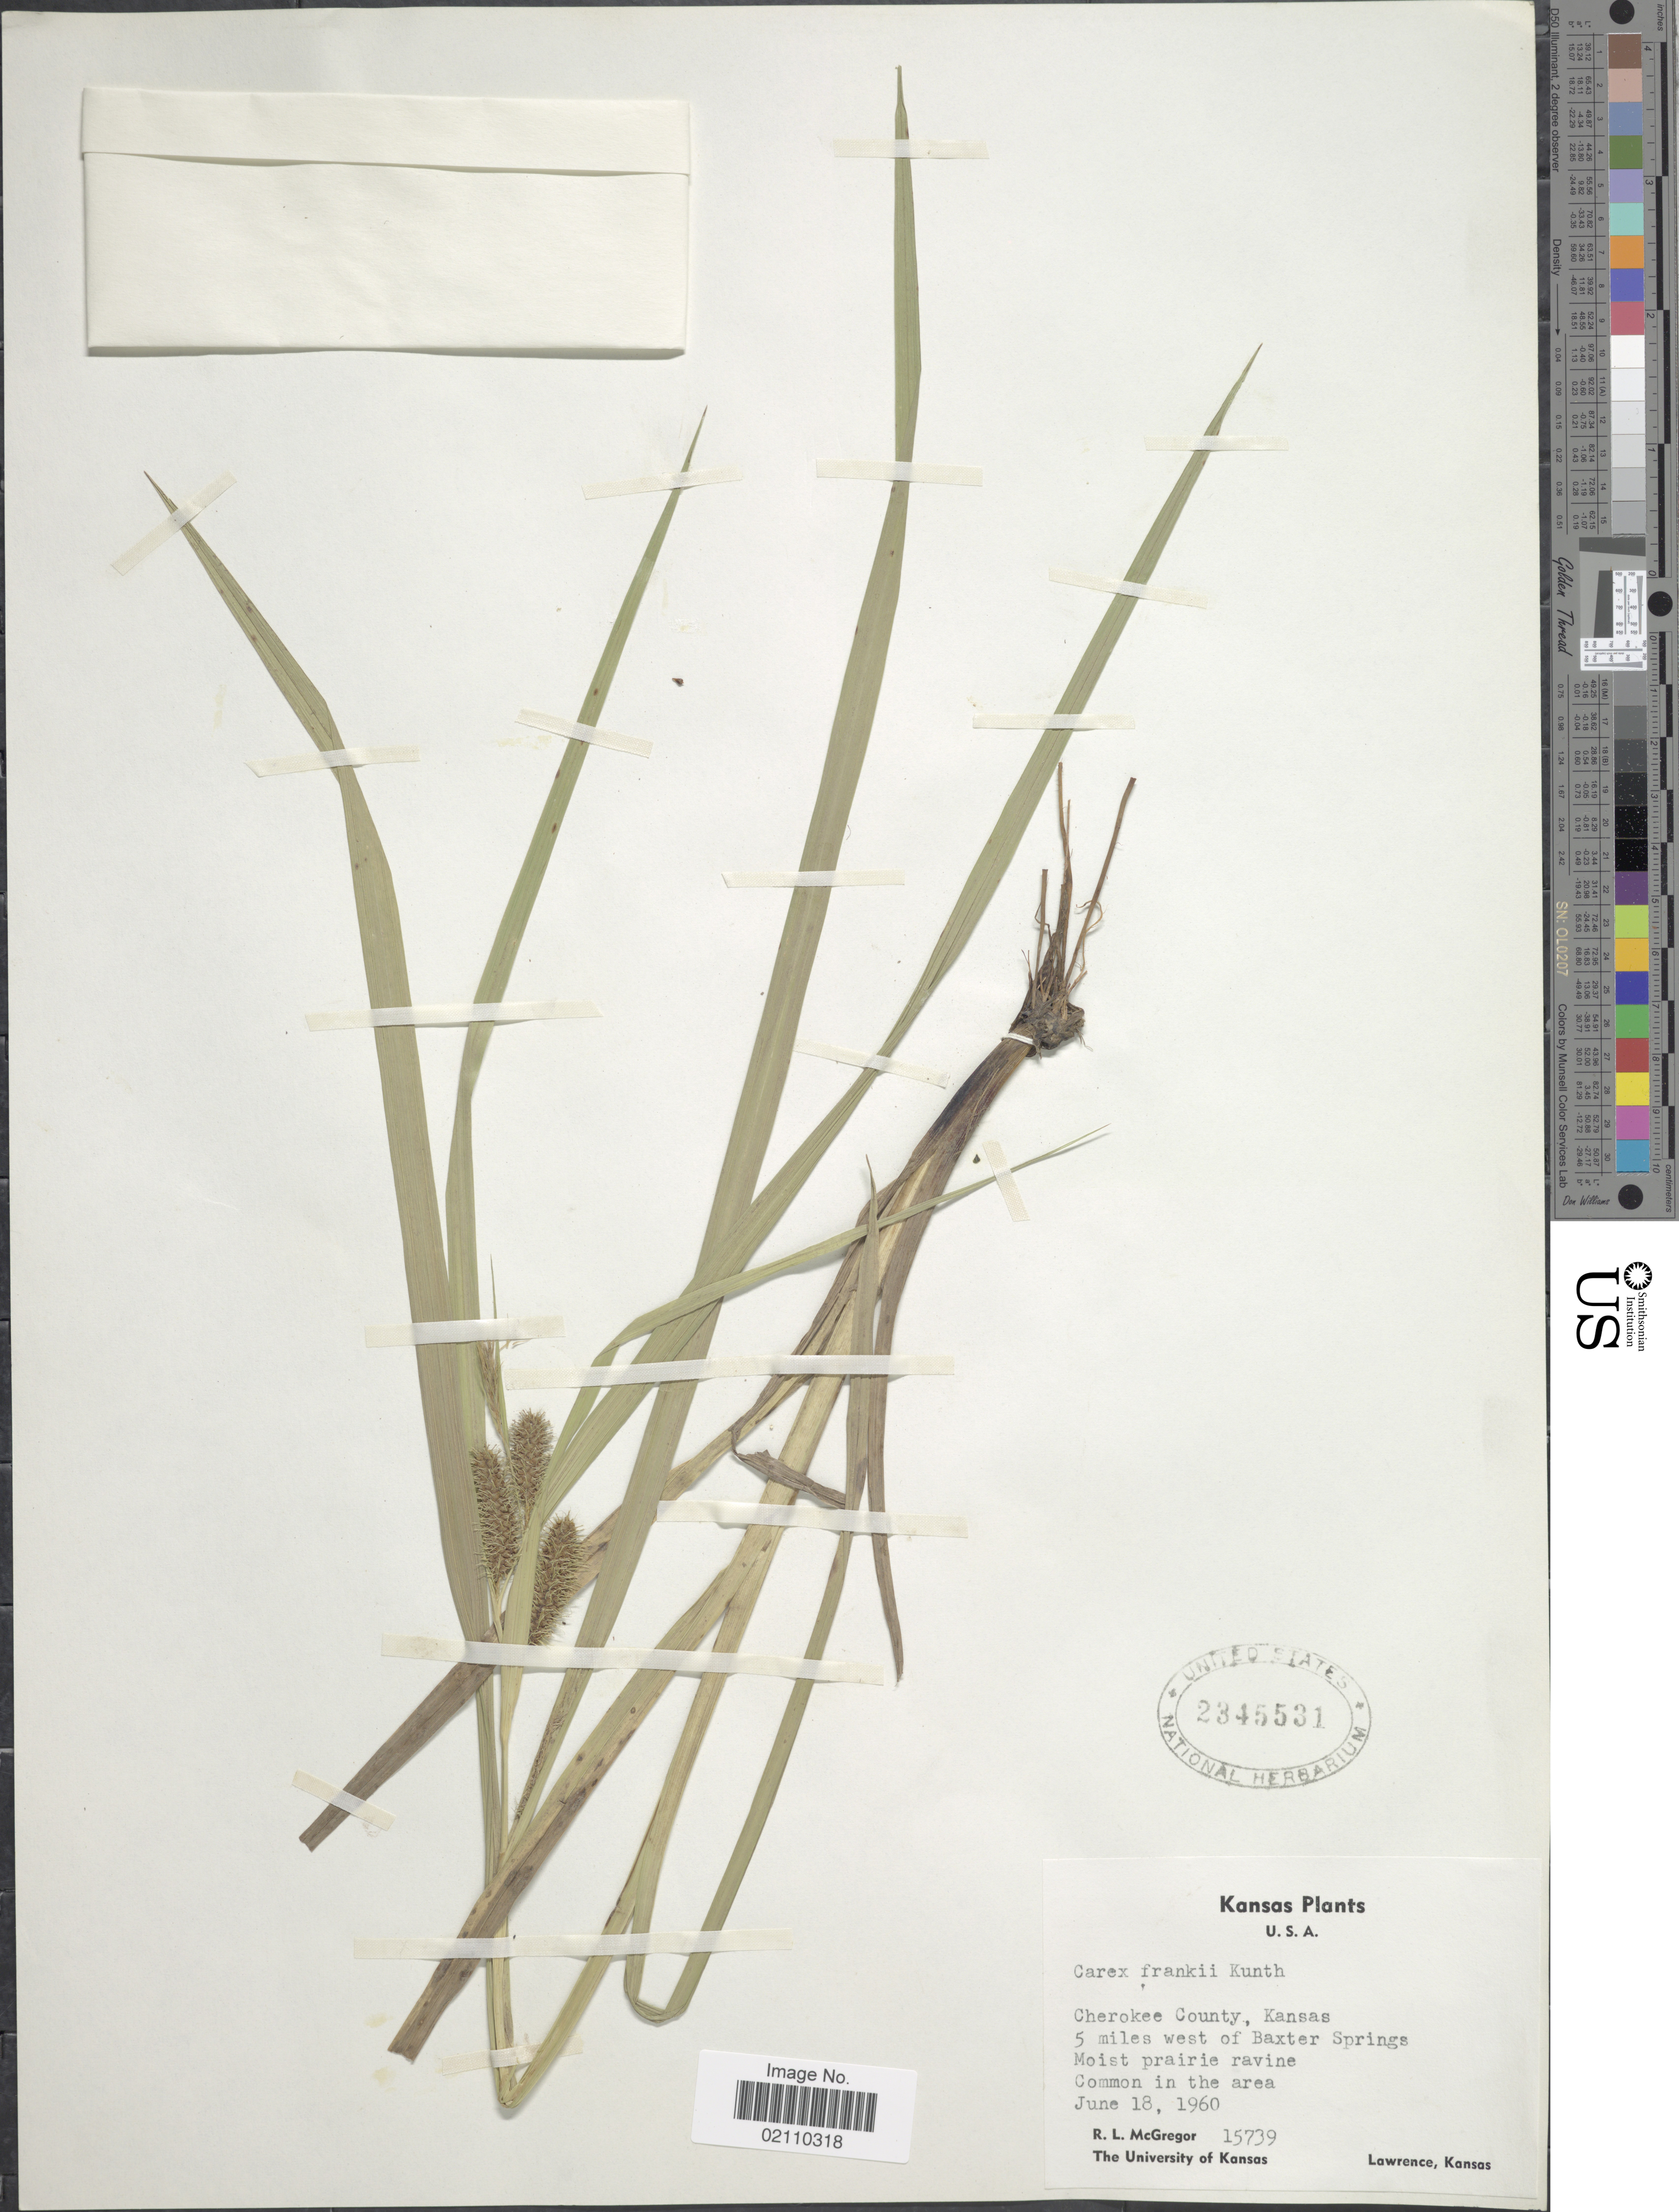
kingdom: Plantae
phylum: Tracheophyta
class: Liliopsida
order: Poales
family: Cyperaceae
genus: Carex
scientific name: Carex frankii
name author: Kunth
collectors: R. McGregor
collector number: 15739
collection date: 1960-06-18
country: United States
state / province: Kansas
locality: Cherokee County, 5 miles west of Baxter Springs, moist prairie ravine, common in the area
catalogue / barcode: US 2345531